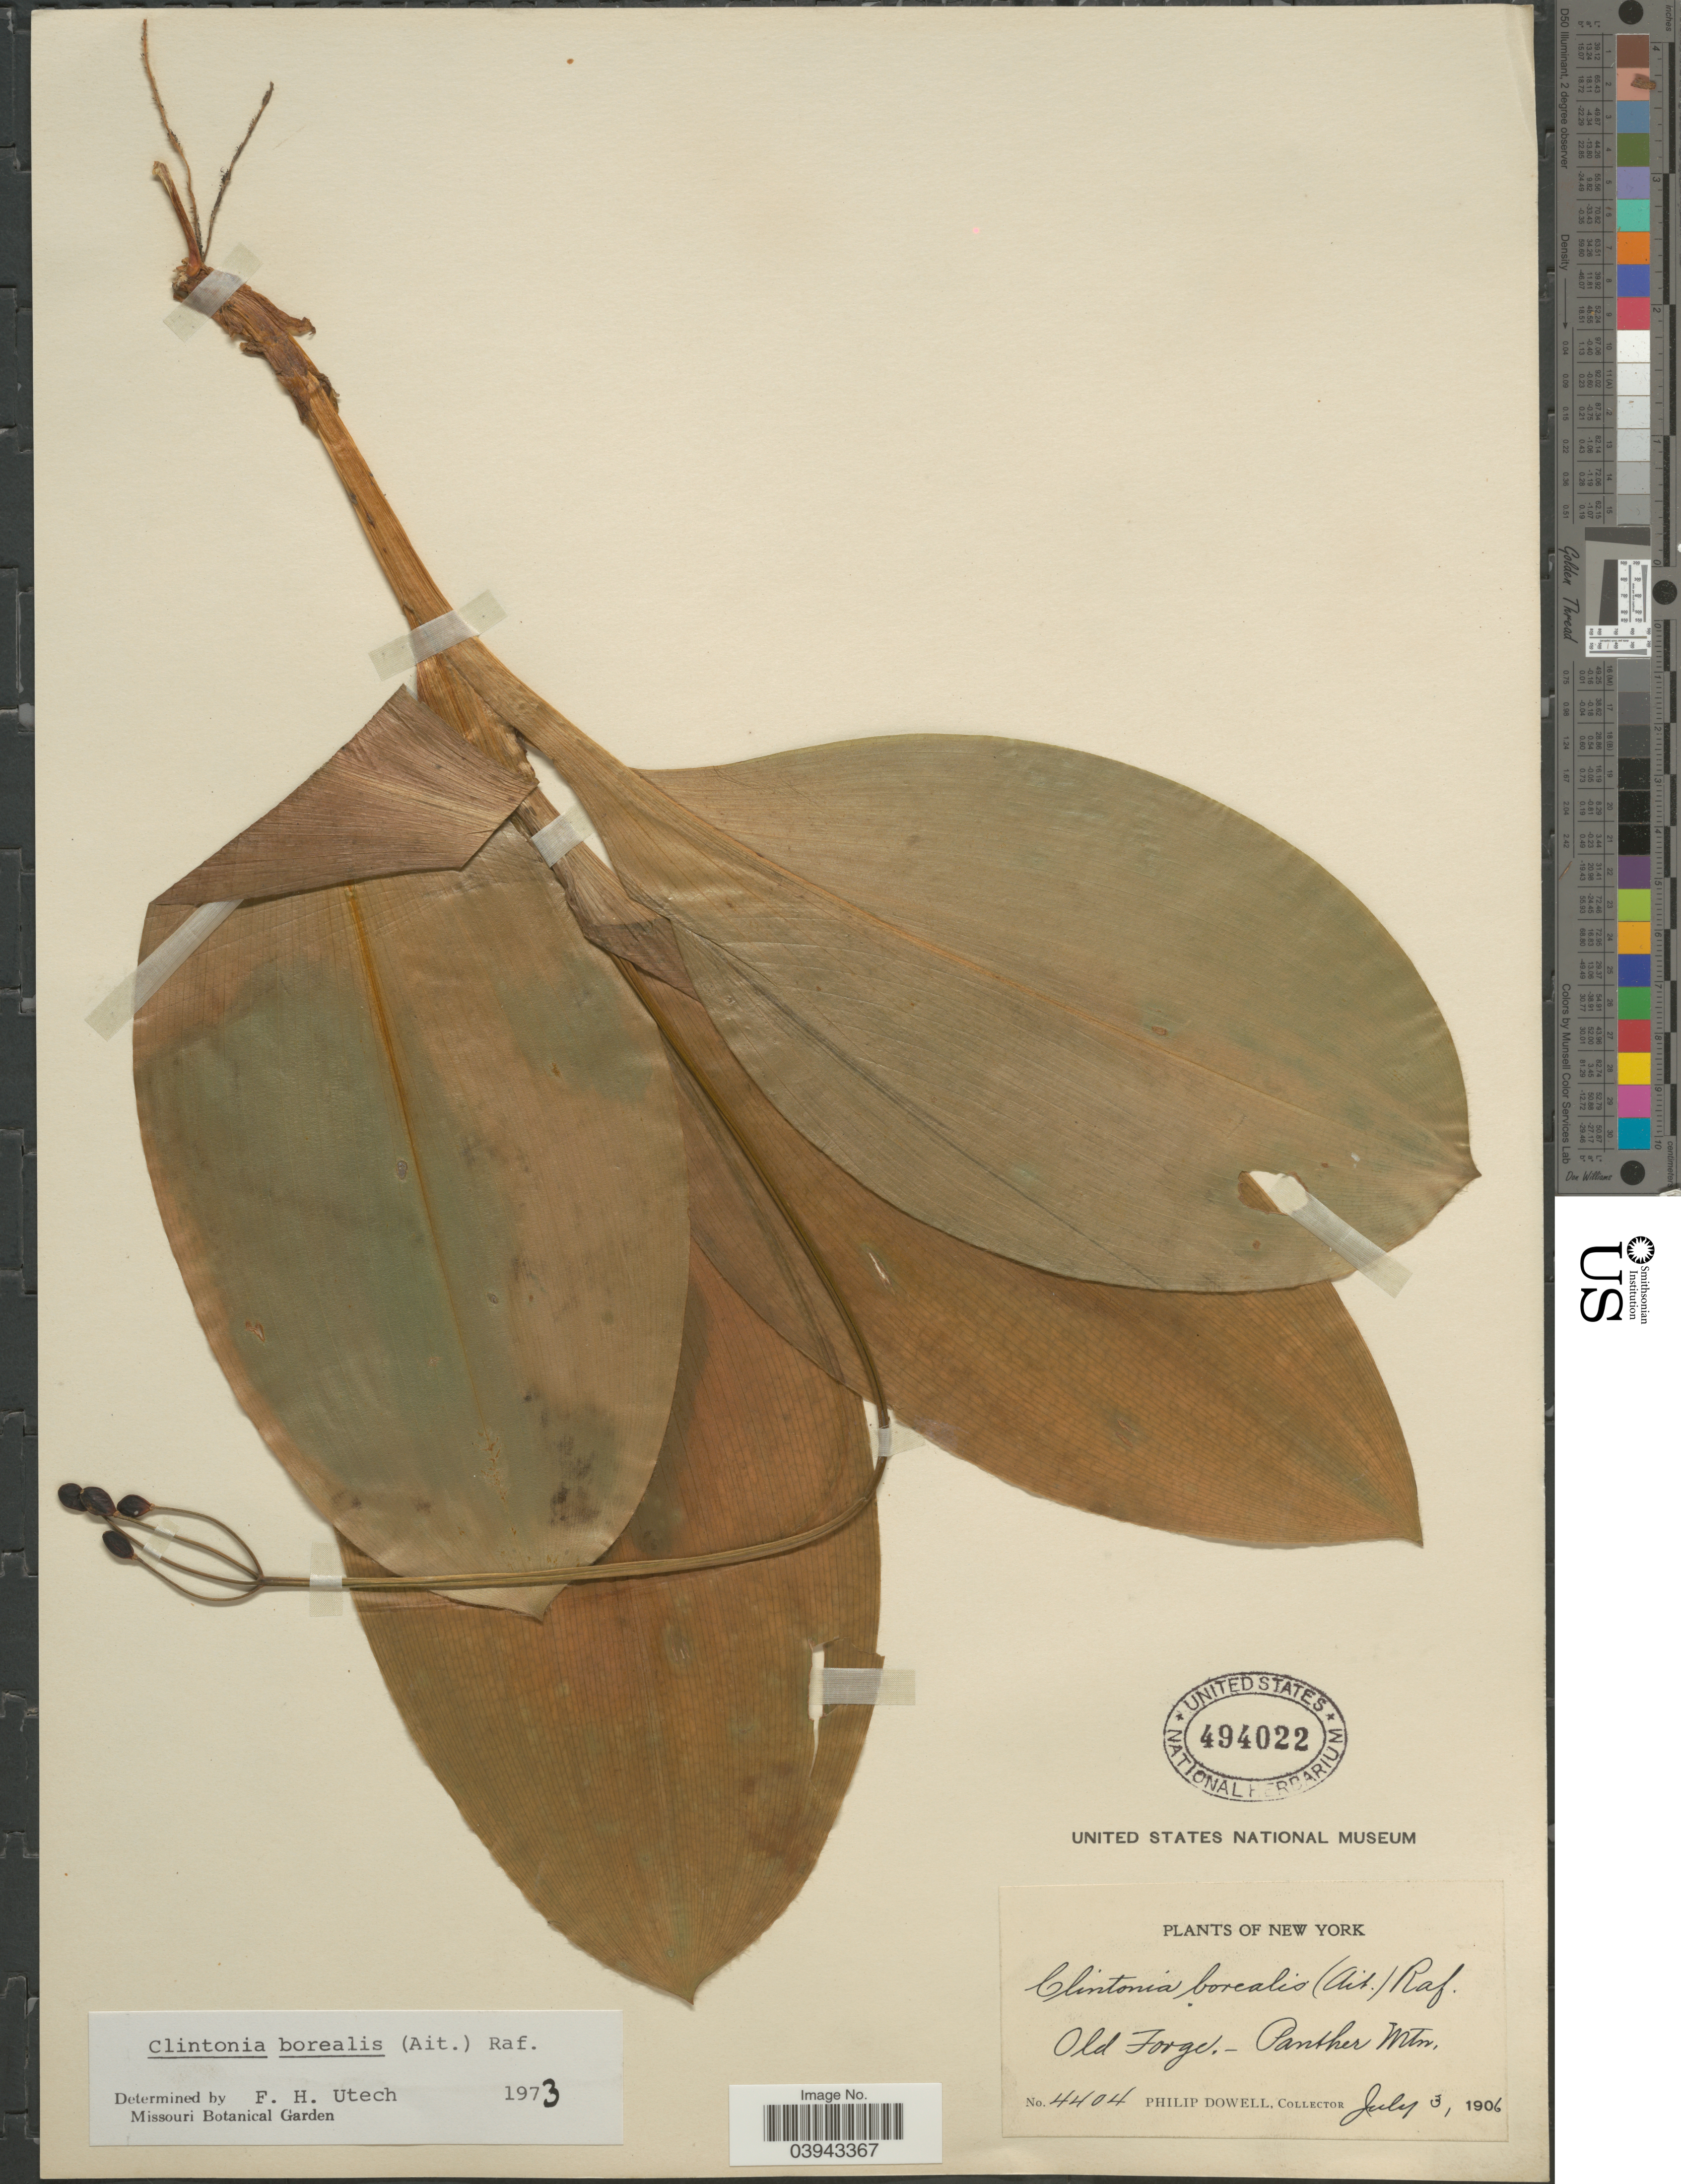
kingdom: Plantae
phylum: Tracheophyta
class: Liliopsida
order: Liliales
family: Liliaceae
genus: Clintonia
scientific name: Clintonia borealis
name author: (Aiton) Raf.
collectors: P. Dowell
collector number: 4404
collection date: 1906-07-03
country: United States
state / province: New York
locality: Old Forge, Panther Mtn.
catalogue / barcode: US 494022